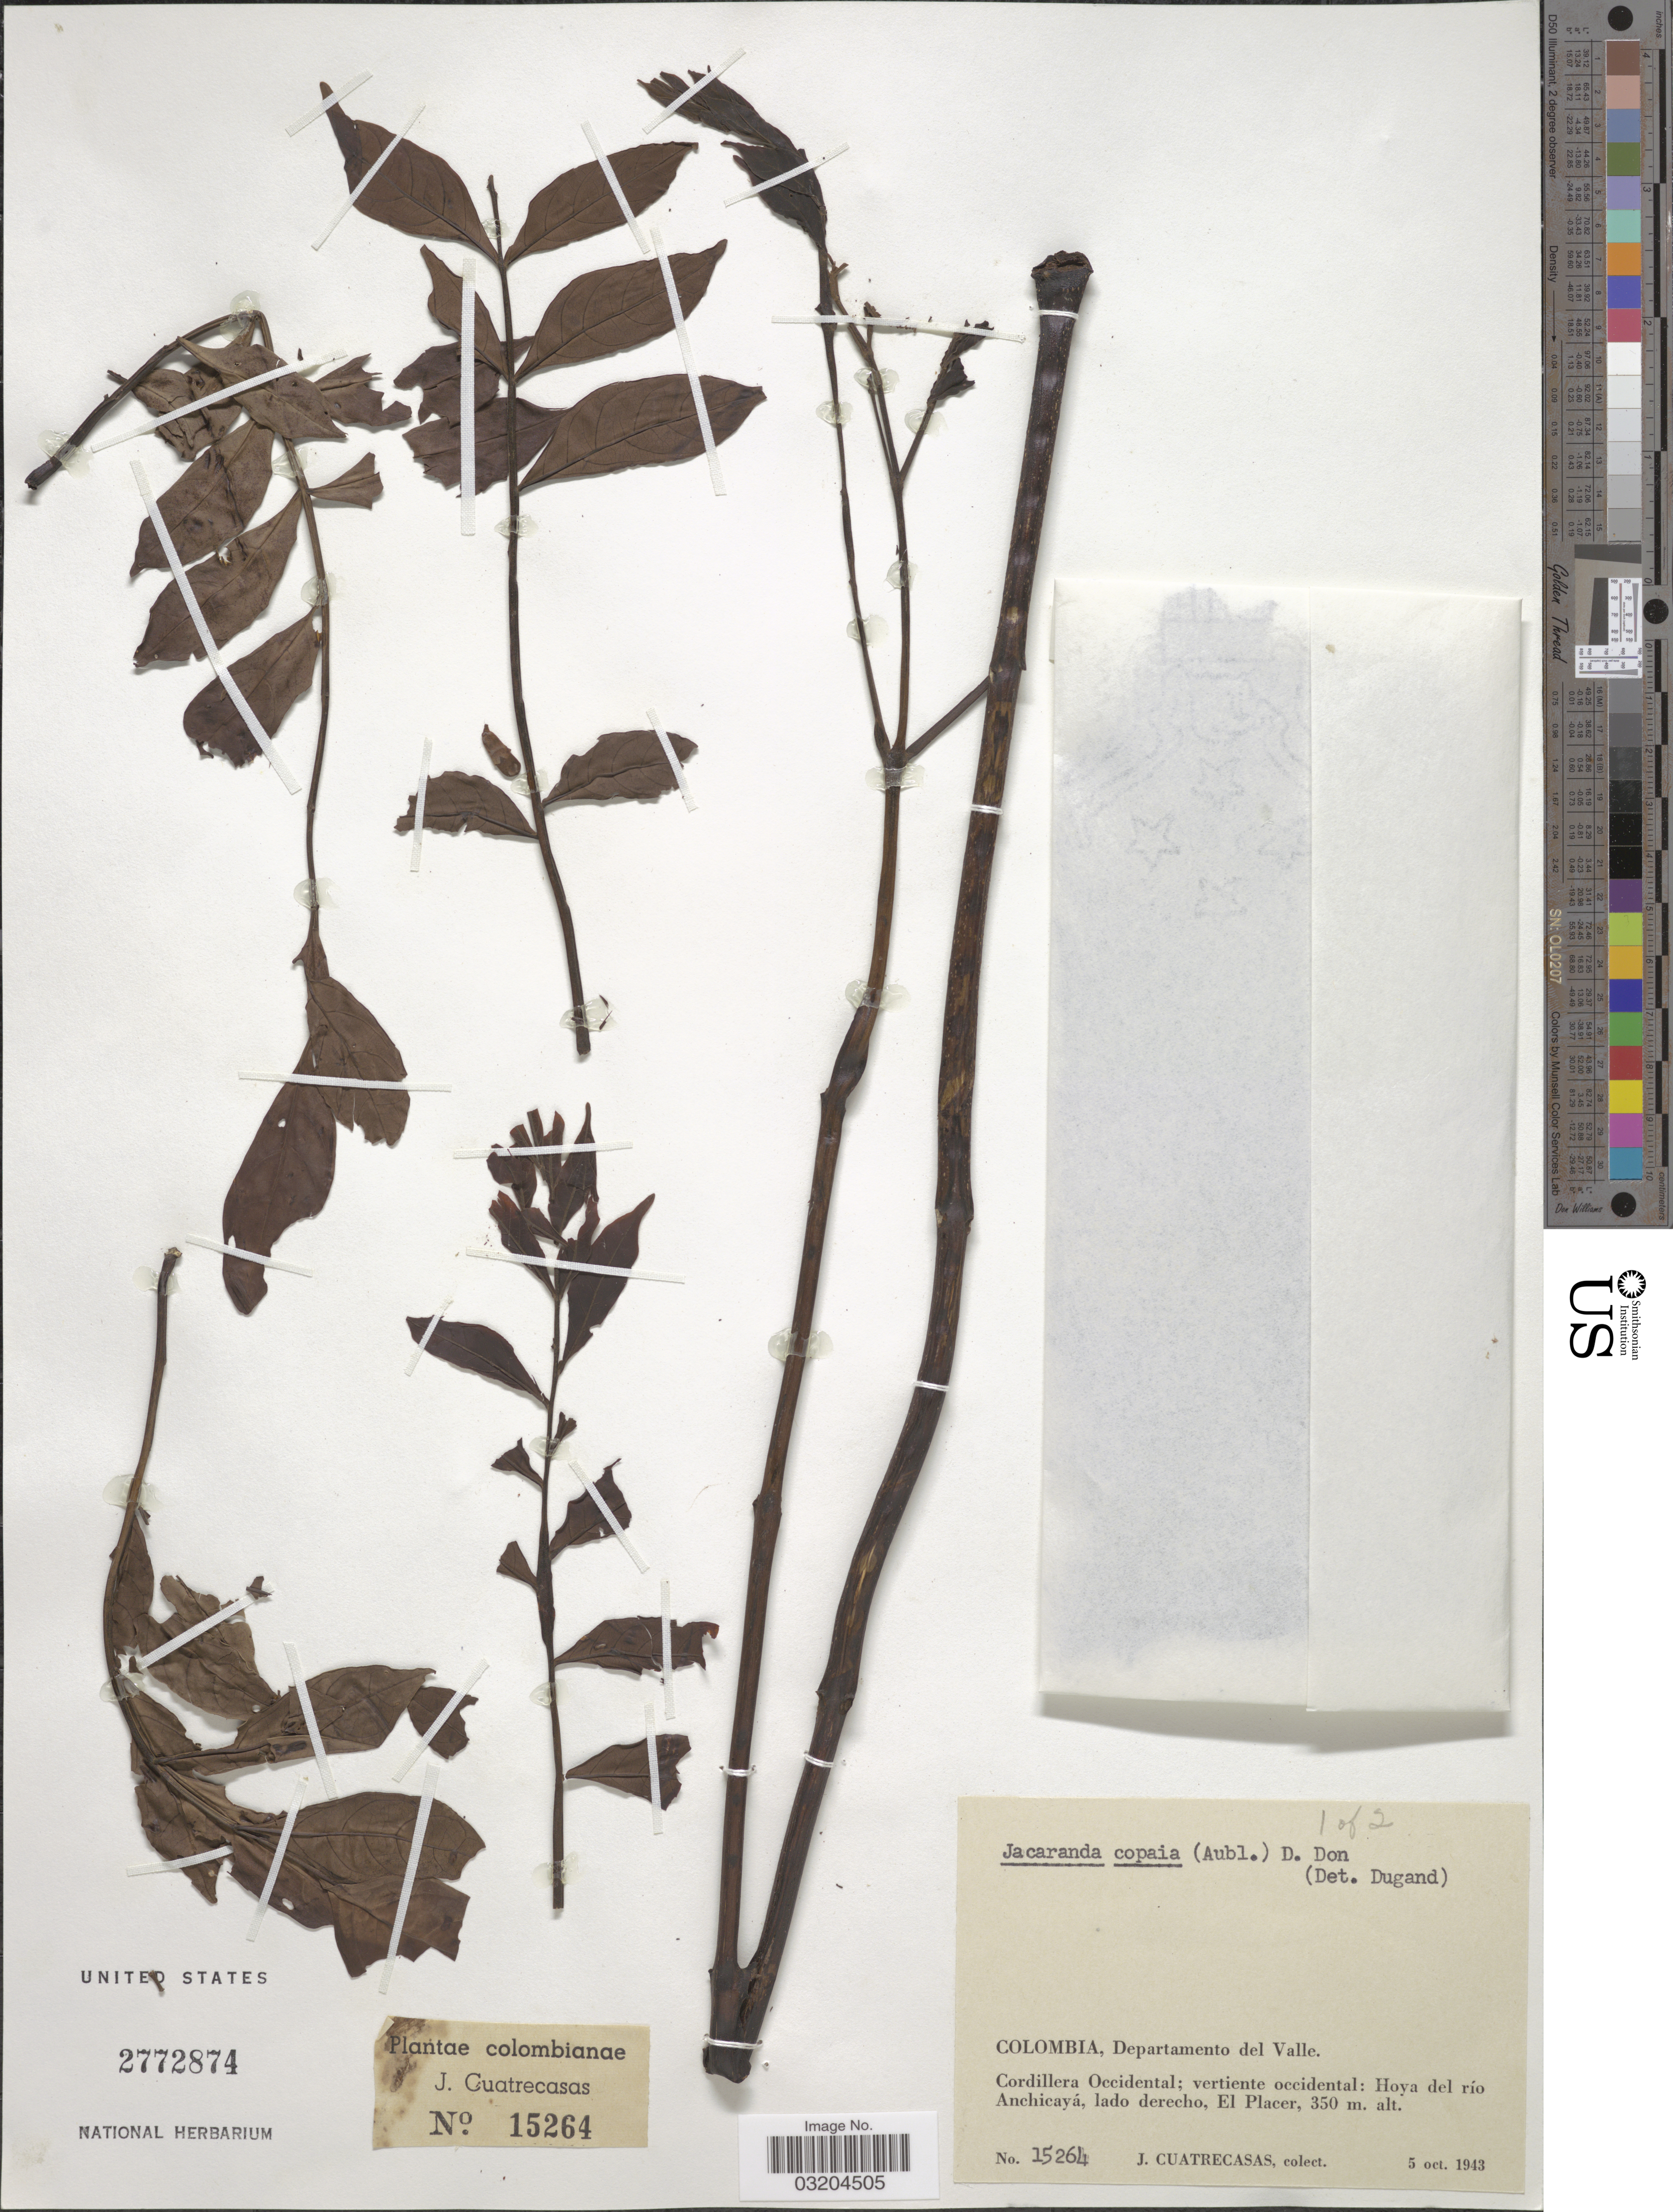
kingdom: Plantae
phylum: Tracheophyta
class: Magnoliopsida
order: Lamiales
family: Bignoniaceae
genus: Jacaranda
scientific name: Jacaranda copaia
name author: (Aubl.) D. Don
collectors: J. Cuatrecasas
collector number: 15264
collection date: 1943-10-05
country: Colombia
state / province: Valle del Cauca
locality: Departamento del Valle. Cordillera Occidental; vertiente occidental: Hoya del río Anchicayá, lado derecho, El Placer.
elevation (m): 350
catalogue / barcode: US 2772874